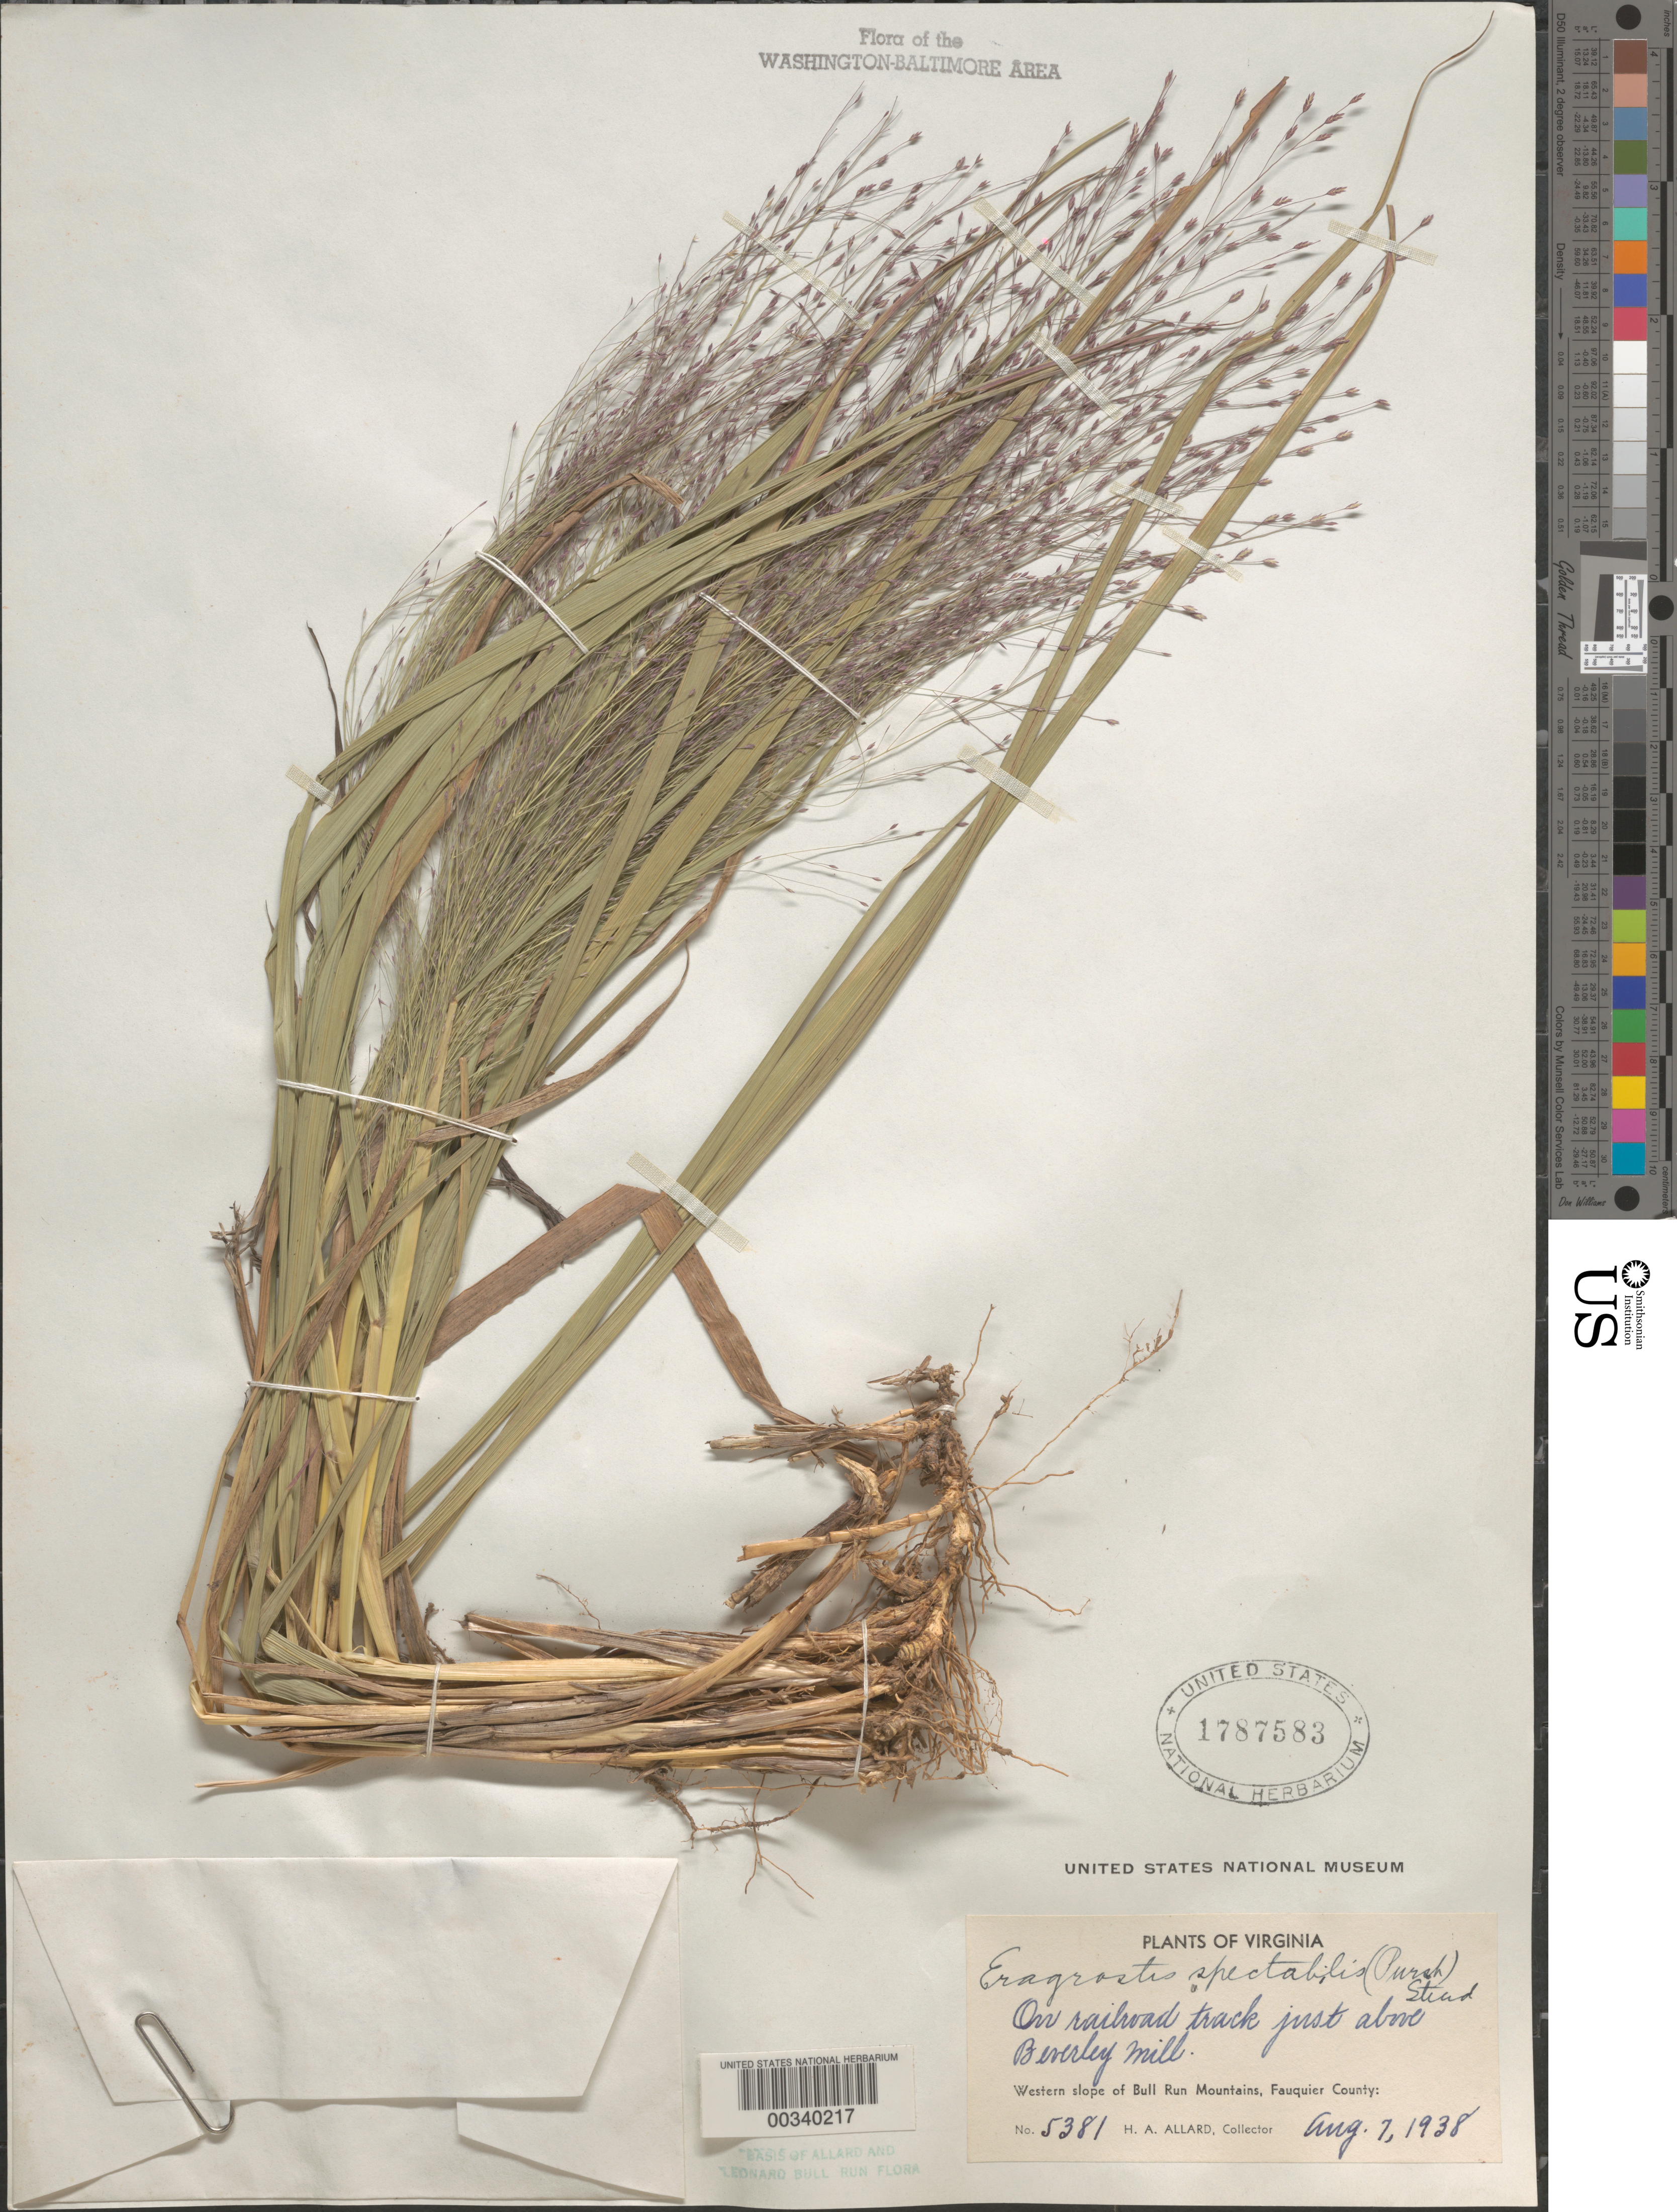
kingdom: Plantae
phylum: Tracheophyta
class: Liliopsida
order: Poales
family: Poaceae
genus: Eragrostis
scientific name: Eragrostis spectabilis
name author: (Pursh) Steud.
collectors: H. A. Allard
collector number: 5381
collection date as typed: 07 Aug 1938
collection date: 1938-08-07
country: United States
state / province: Virginia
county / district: Fauquier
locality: Above Beverley Mill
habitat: On railroad track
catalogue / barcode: US 1787583